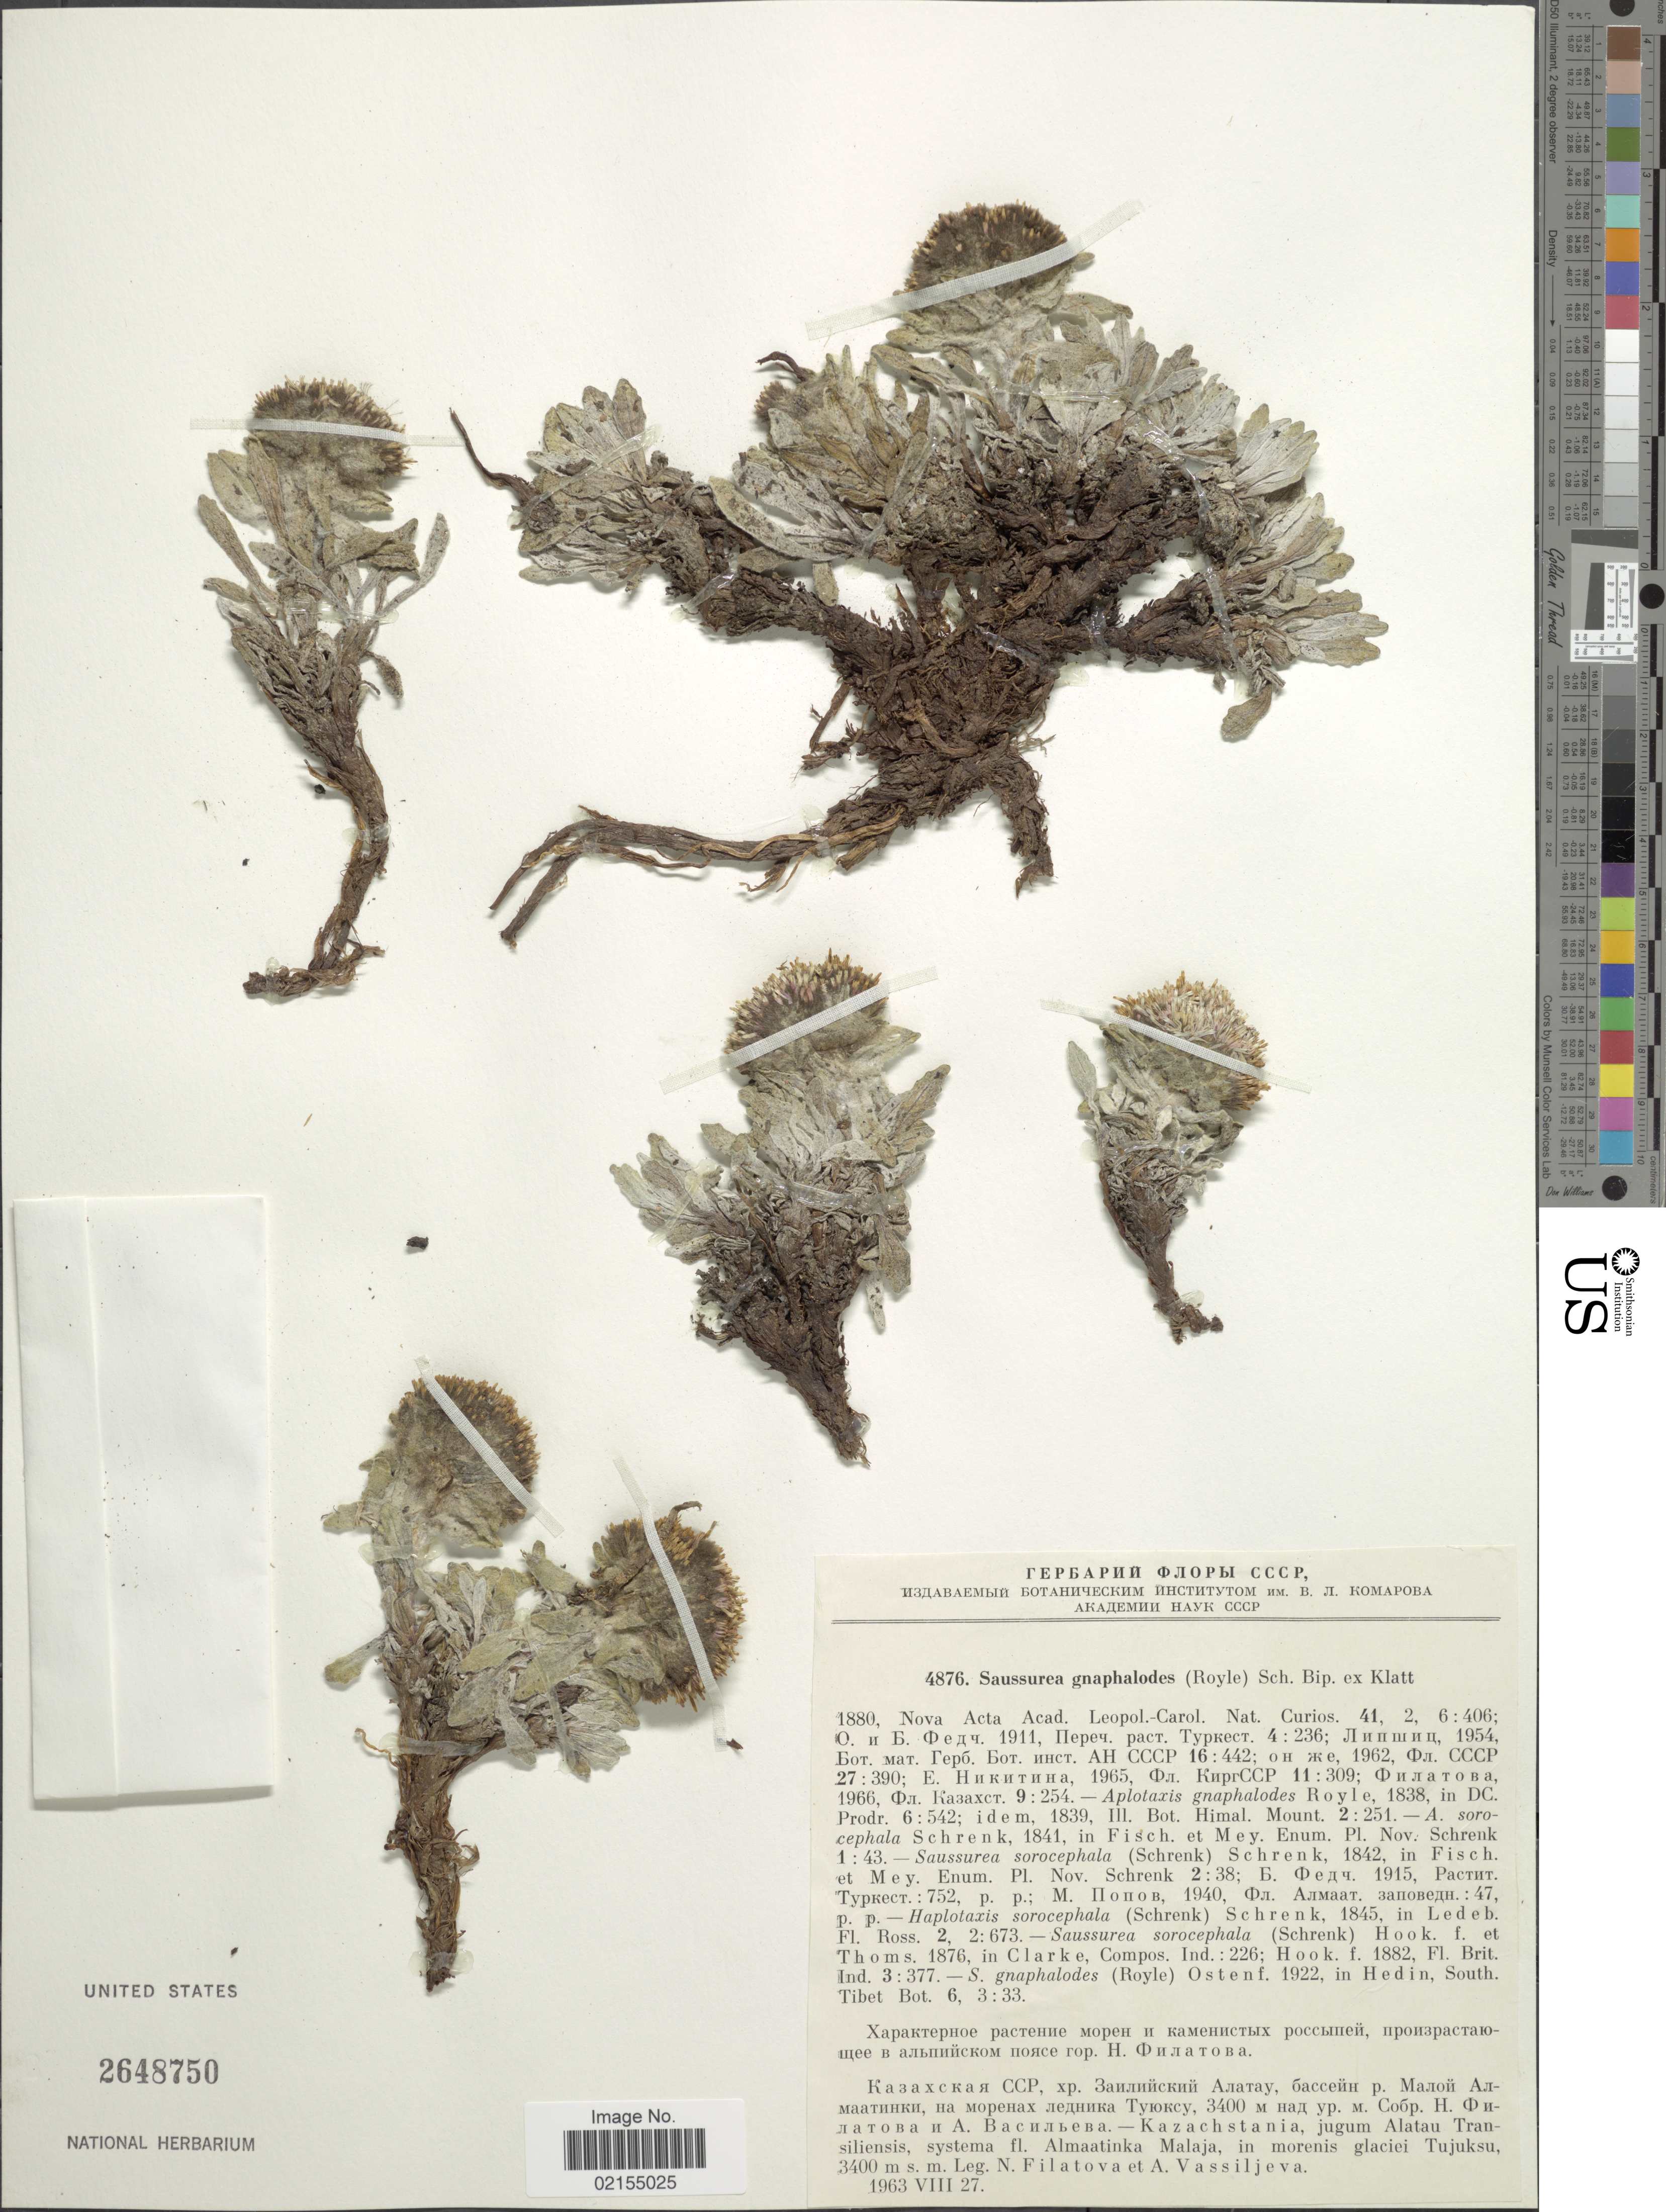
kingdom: Plantae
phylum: Tracheophyta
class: Magnoliopsida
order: Asterales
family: Asteraceae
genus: Saussurea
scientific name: Saussurea gnaphalodes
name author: (Royle) Sch. Bip.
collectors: N. Filatova & A. Vassiljeva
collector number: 4876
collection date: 1963-08-27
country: Kazakhstan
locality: Kazachstania, jugum Alatau Transiliensis, systema fl. Almaatinka Malaja, in morenis glaciei Tujuksu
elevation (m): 3400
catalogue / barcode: US 2648750